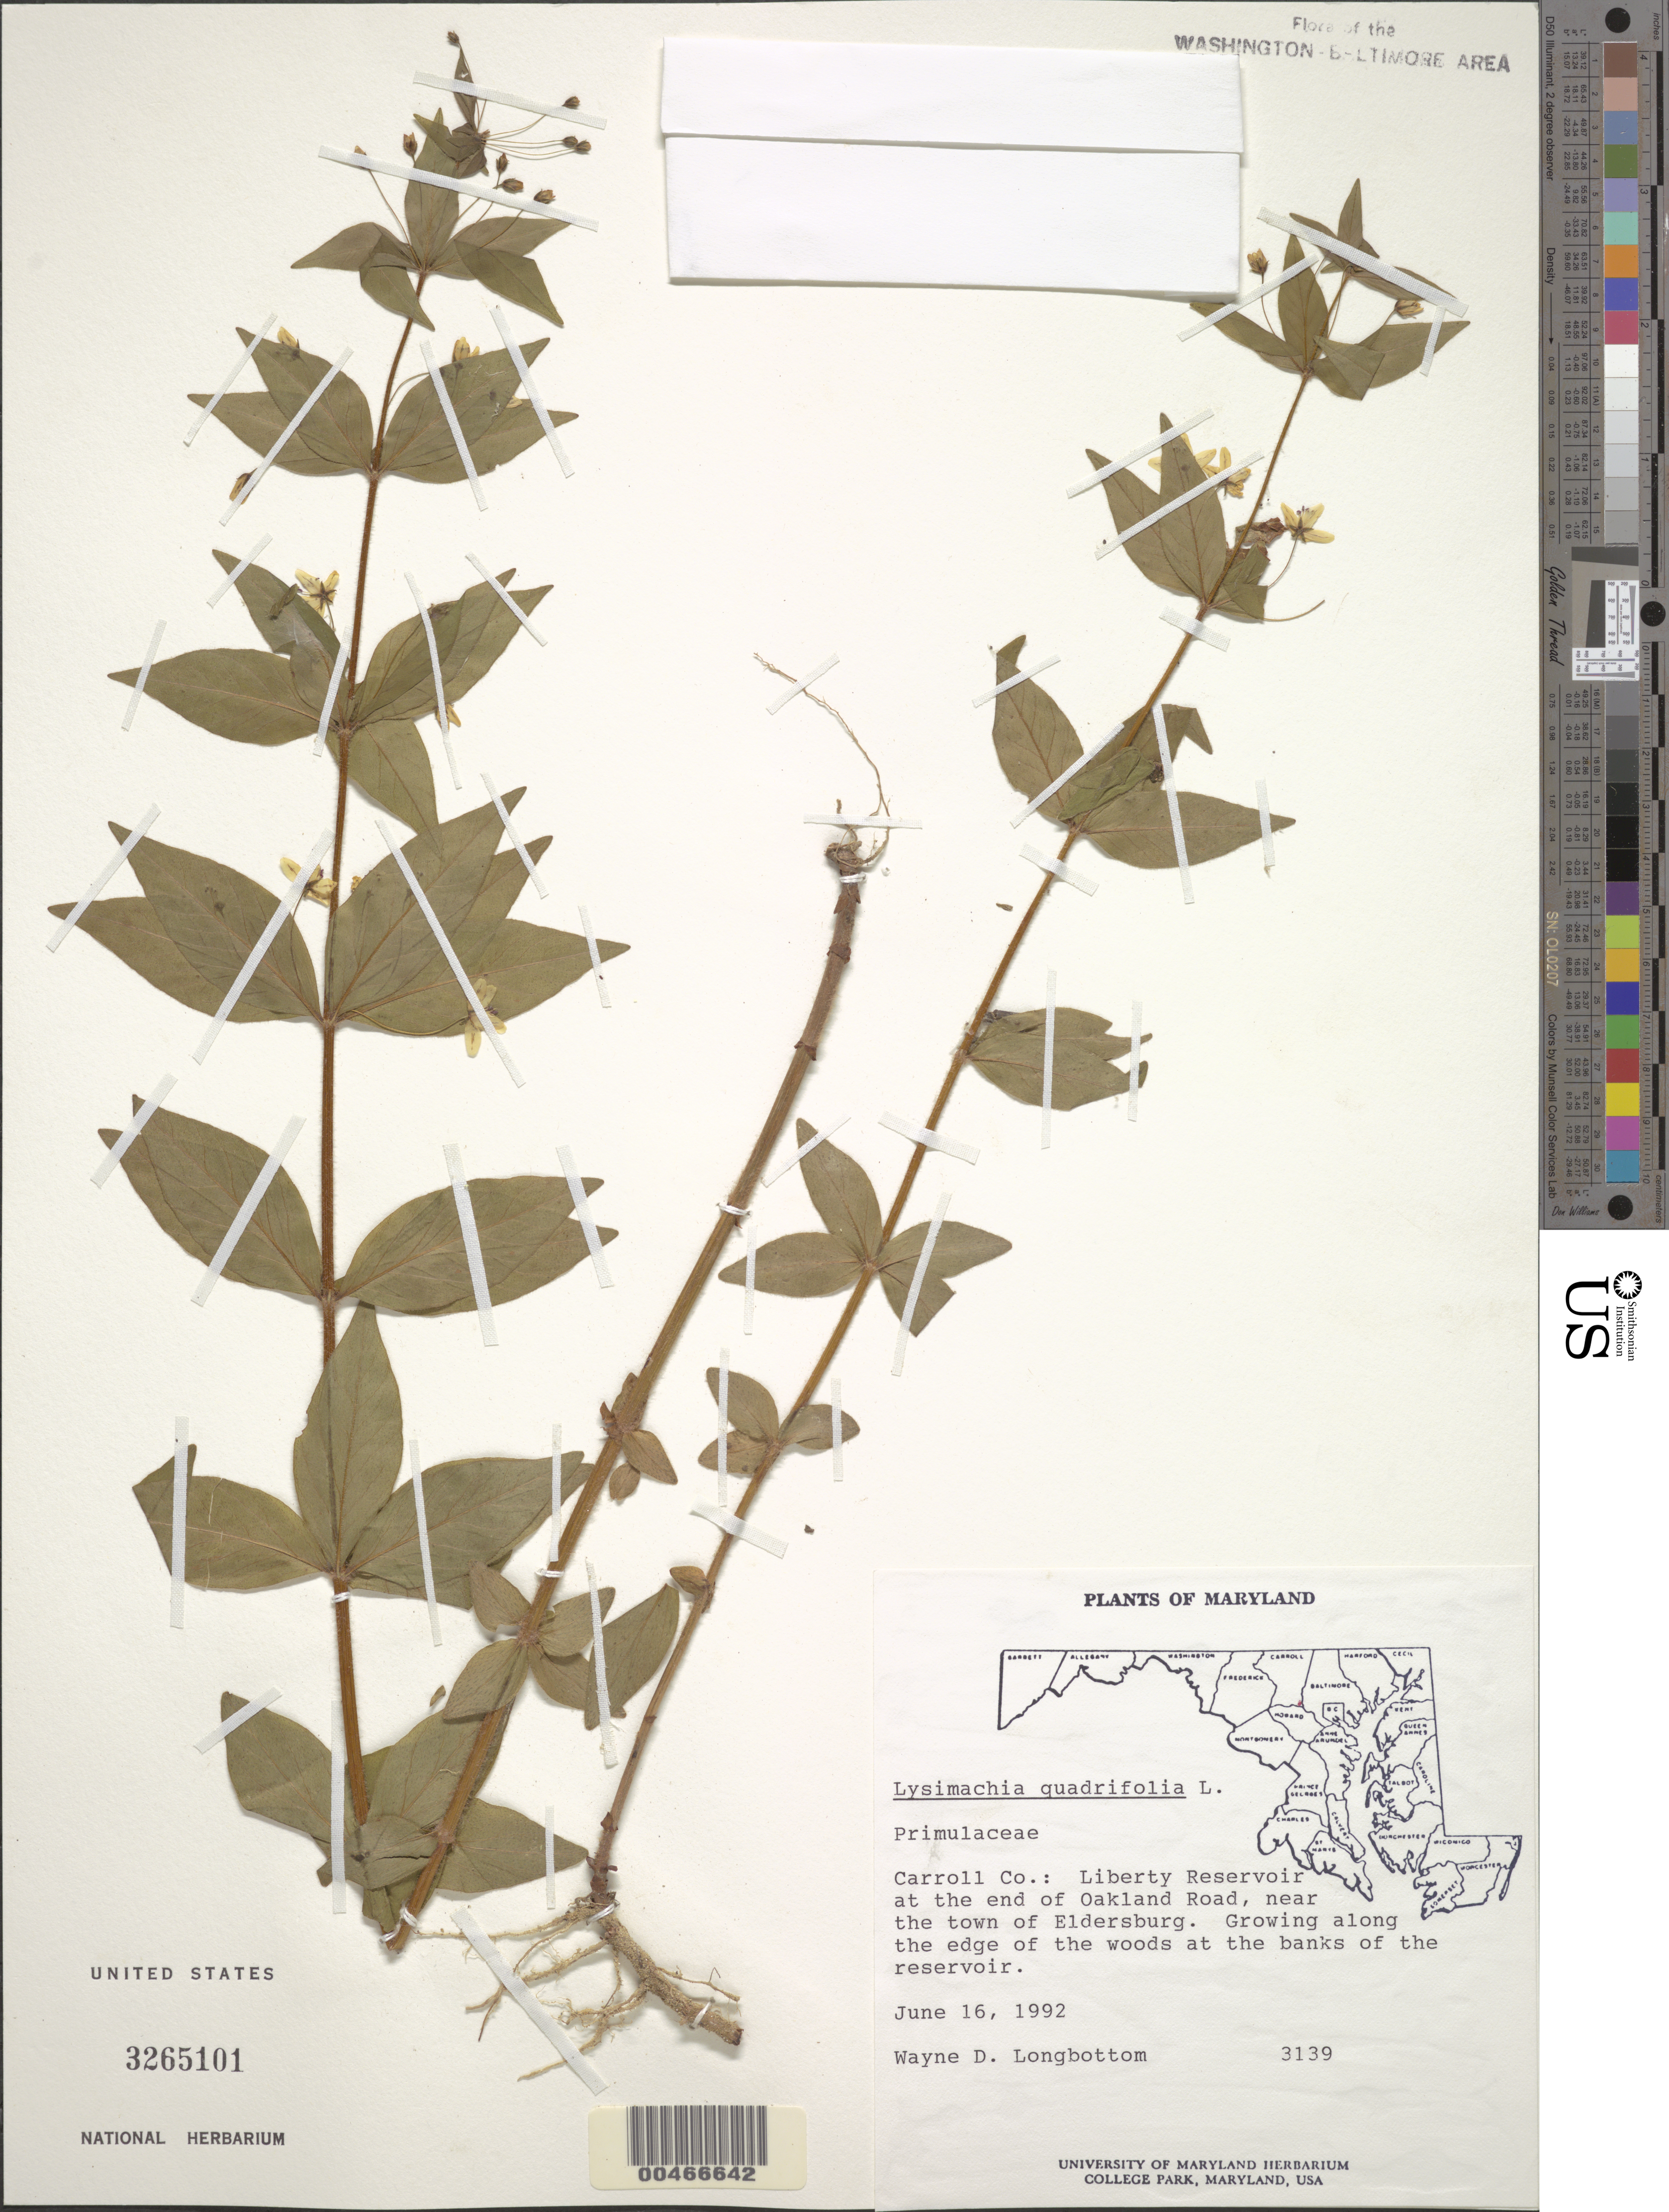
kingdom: Plantae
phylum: Tracheophyta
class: Magnoliopsida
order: Ericales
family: Primulaceae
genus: Lysimachia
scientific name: Lysimachia quadrifolia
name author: L.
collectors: W. D. Longbottom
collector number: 3139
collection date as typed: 16 Jun 1992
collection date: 1992-06-16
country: United States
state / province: Maryland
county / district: Carroll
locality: Liberty Reservoir, Oakland Road near Eldersburg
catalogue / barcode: US 3265101